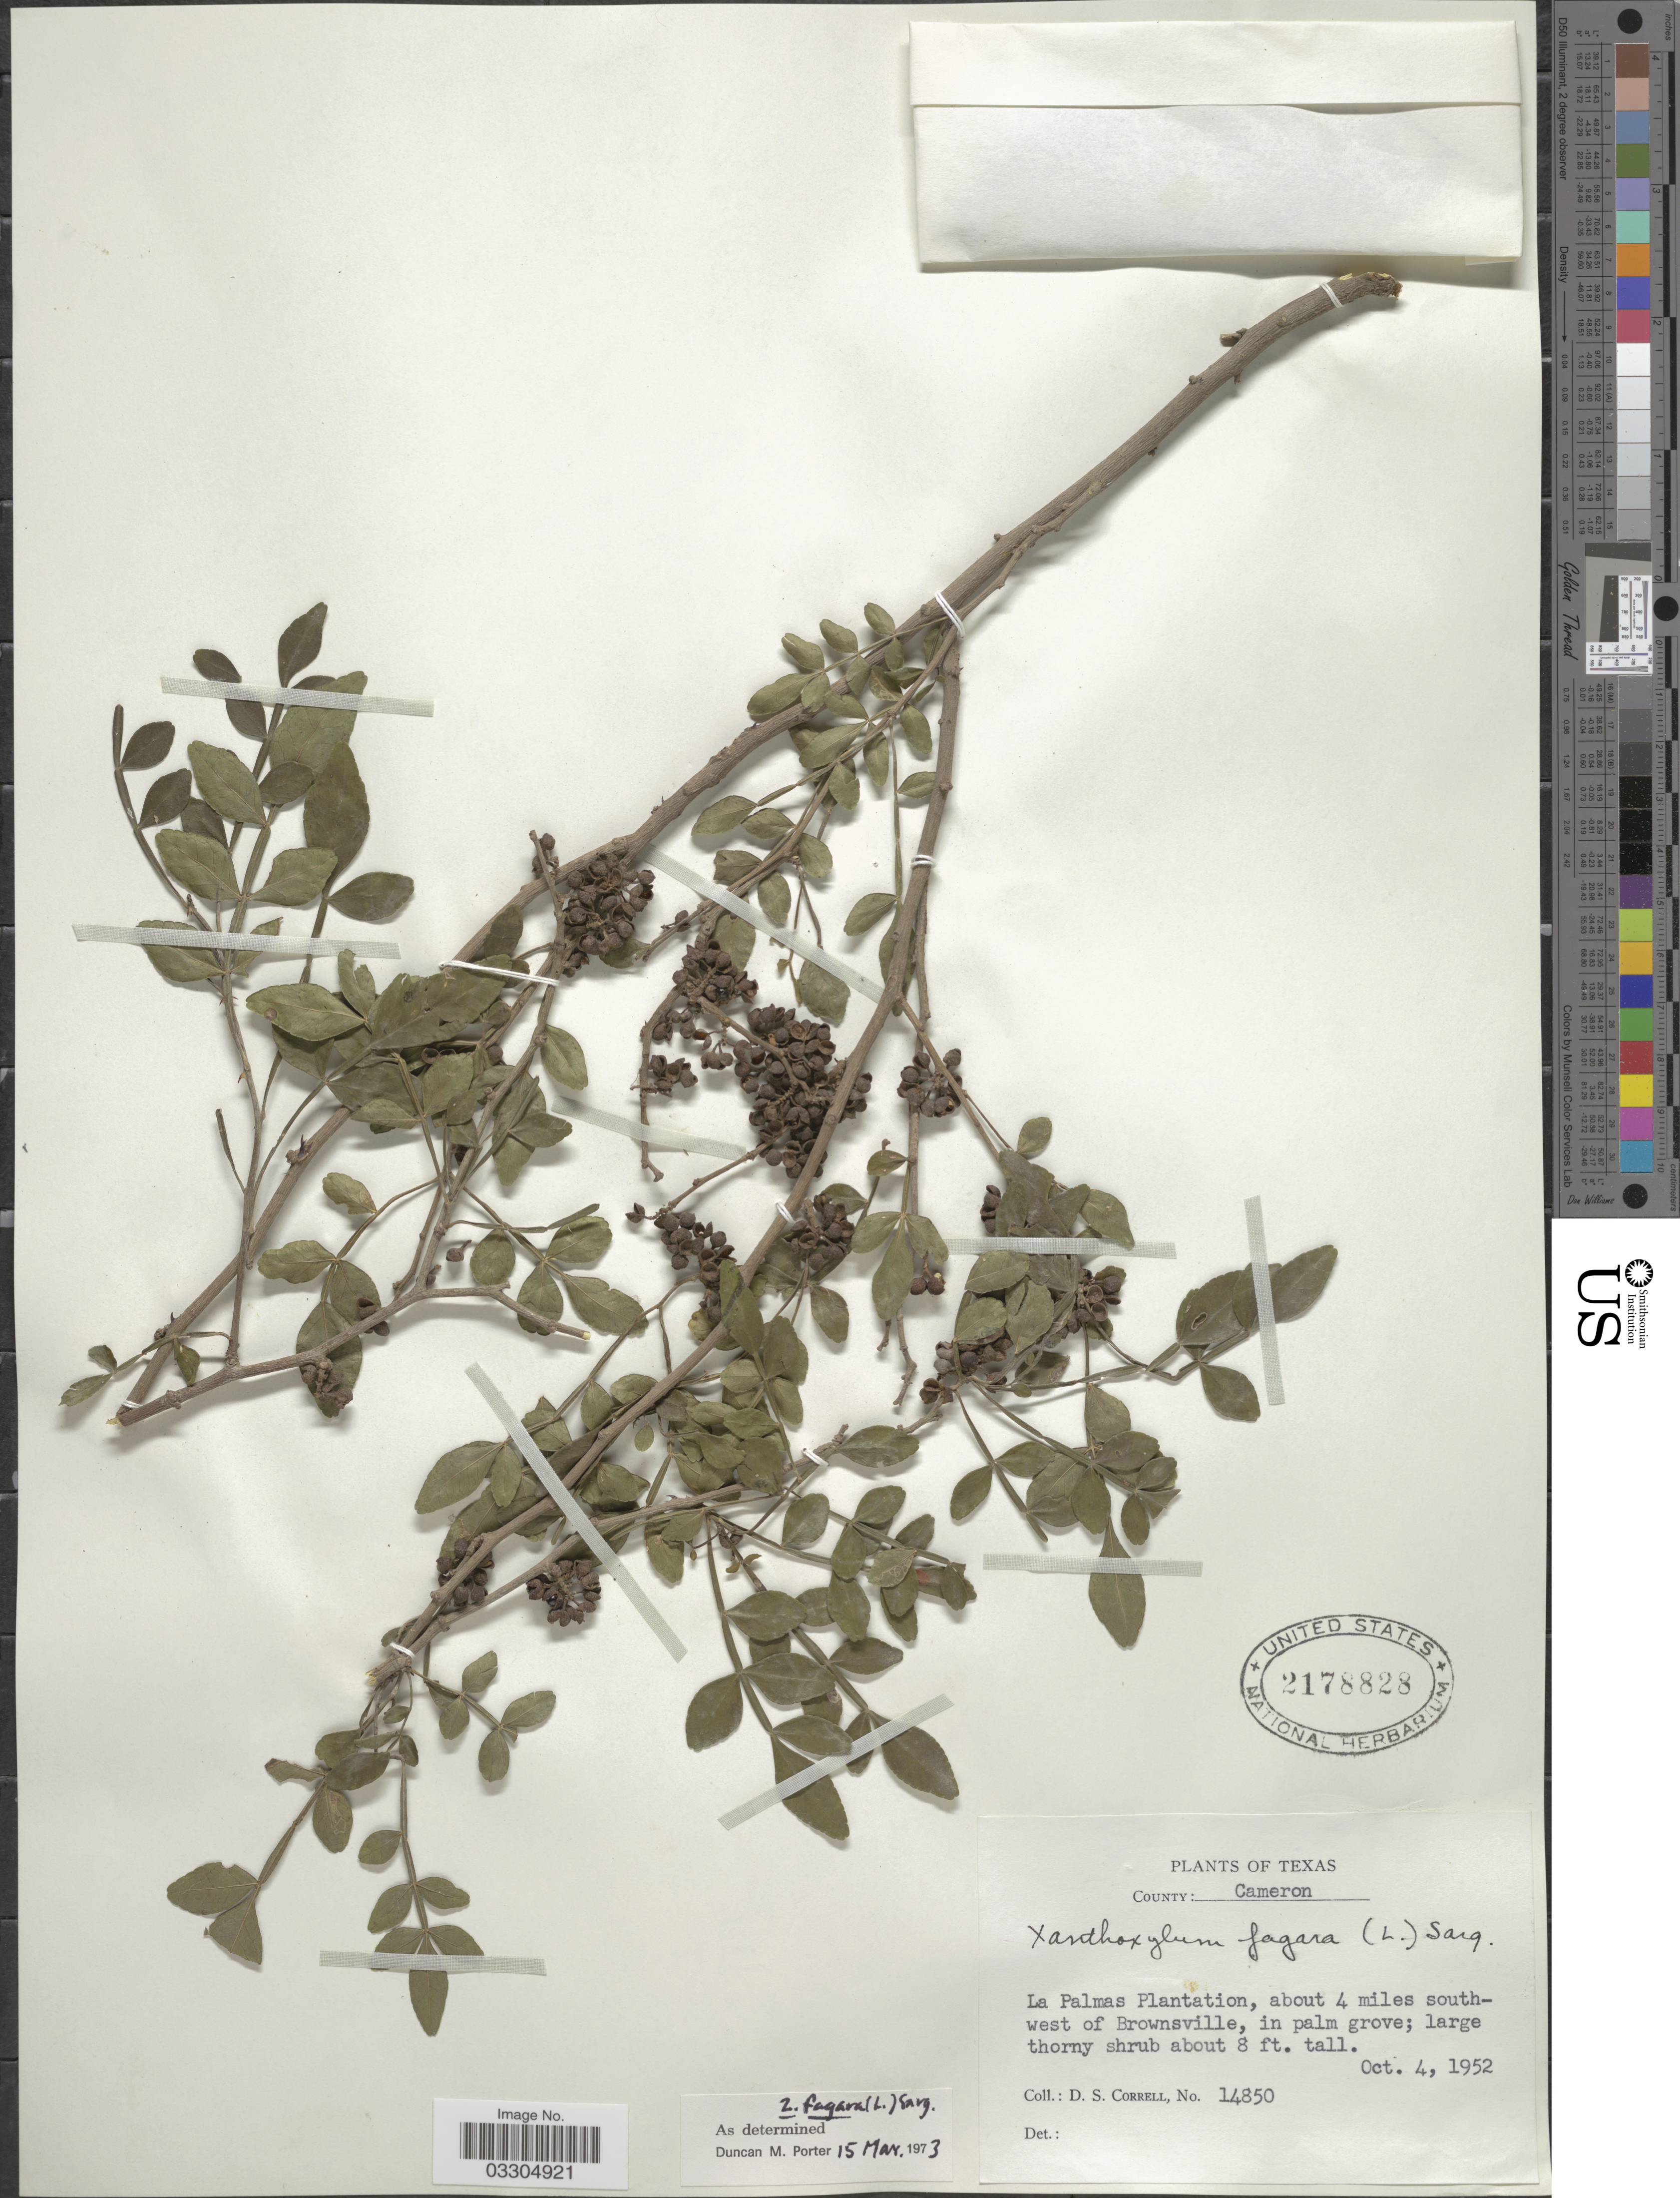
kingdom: Plantae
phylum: Tracheophyta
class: Magnoliopsida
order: Sapindales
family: Rutaceae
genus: Zanthoxylum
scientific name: Zanthoxylum fagara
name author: (L.) Sarg.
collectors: D. S. Correll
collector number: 14850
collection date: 1952-10-04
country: United States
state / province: Texas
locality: County: Cameron. La Palmas Plantation, about 4 miles south-west of Brownsville.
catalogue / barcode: US 2178828